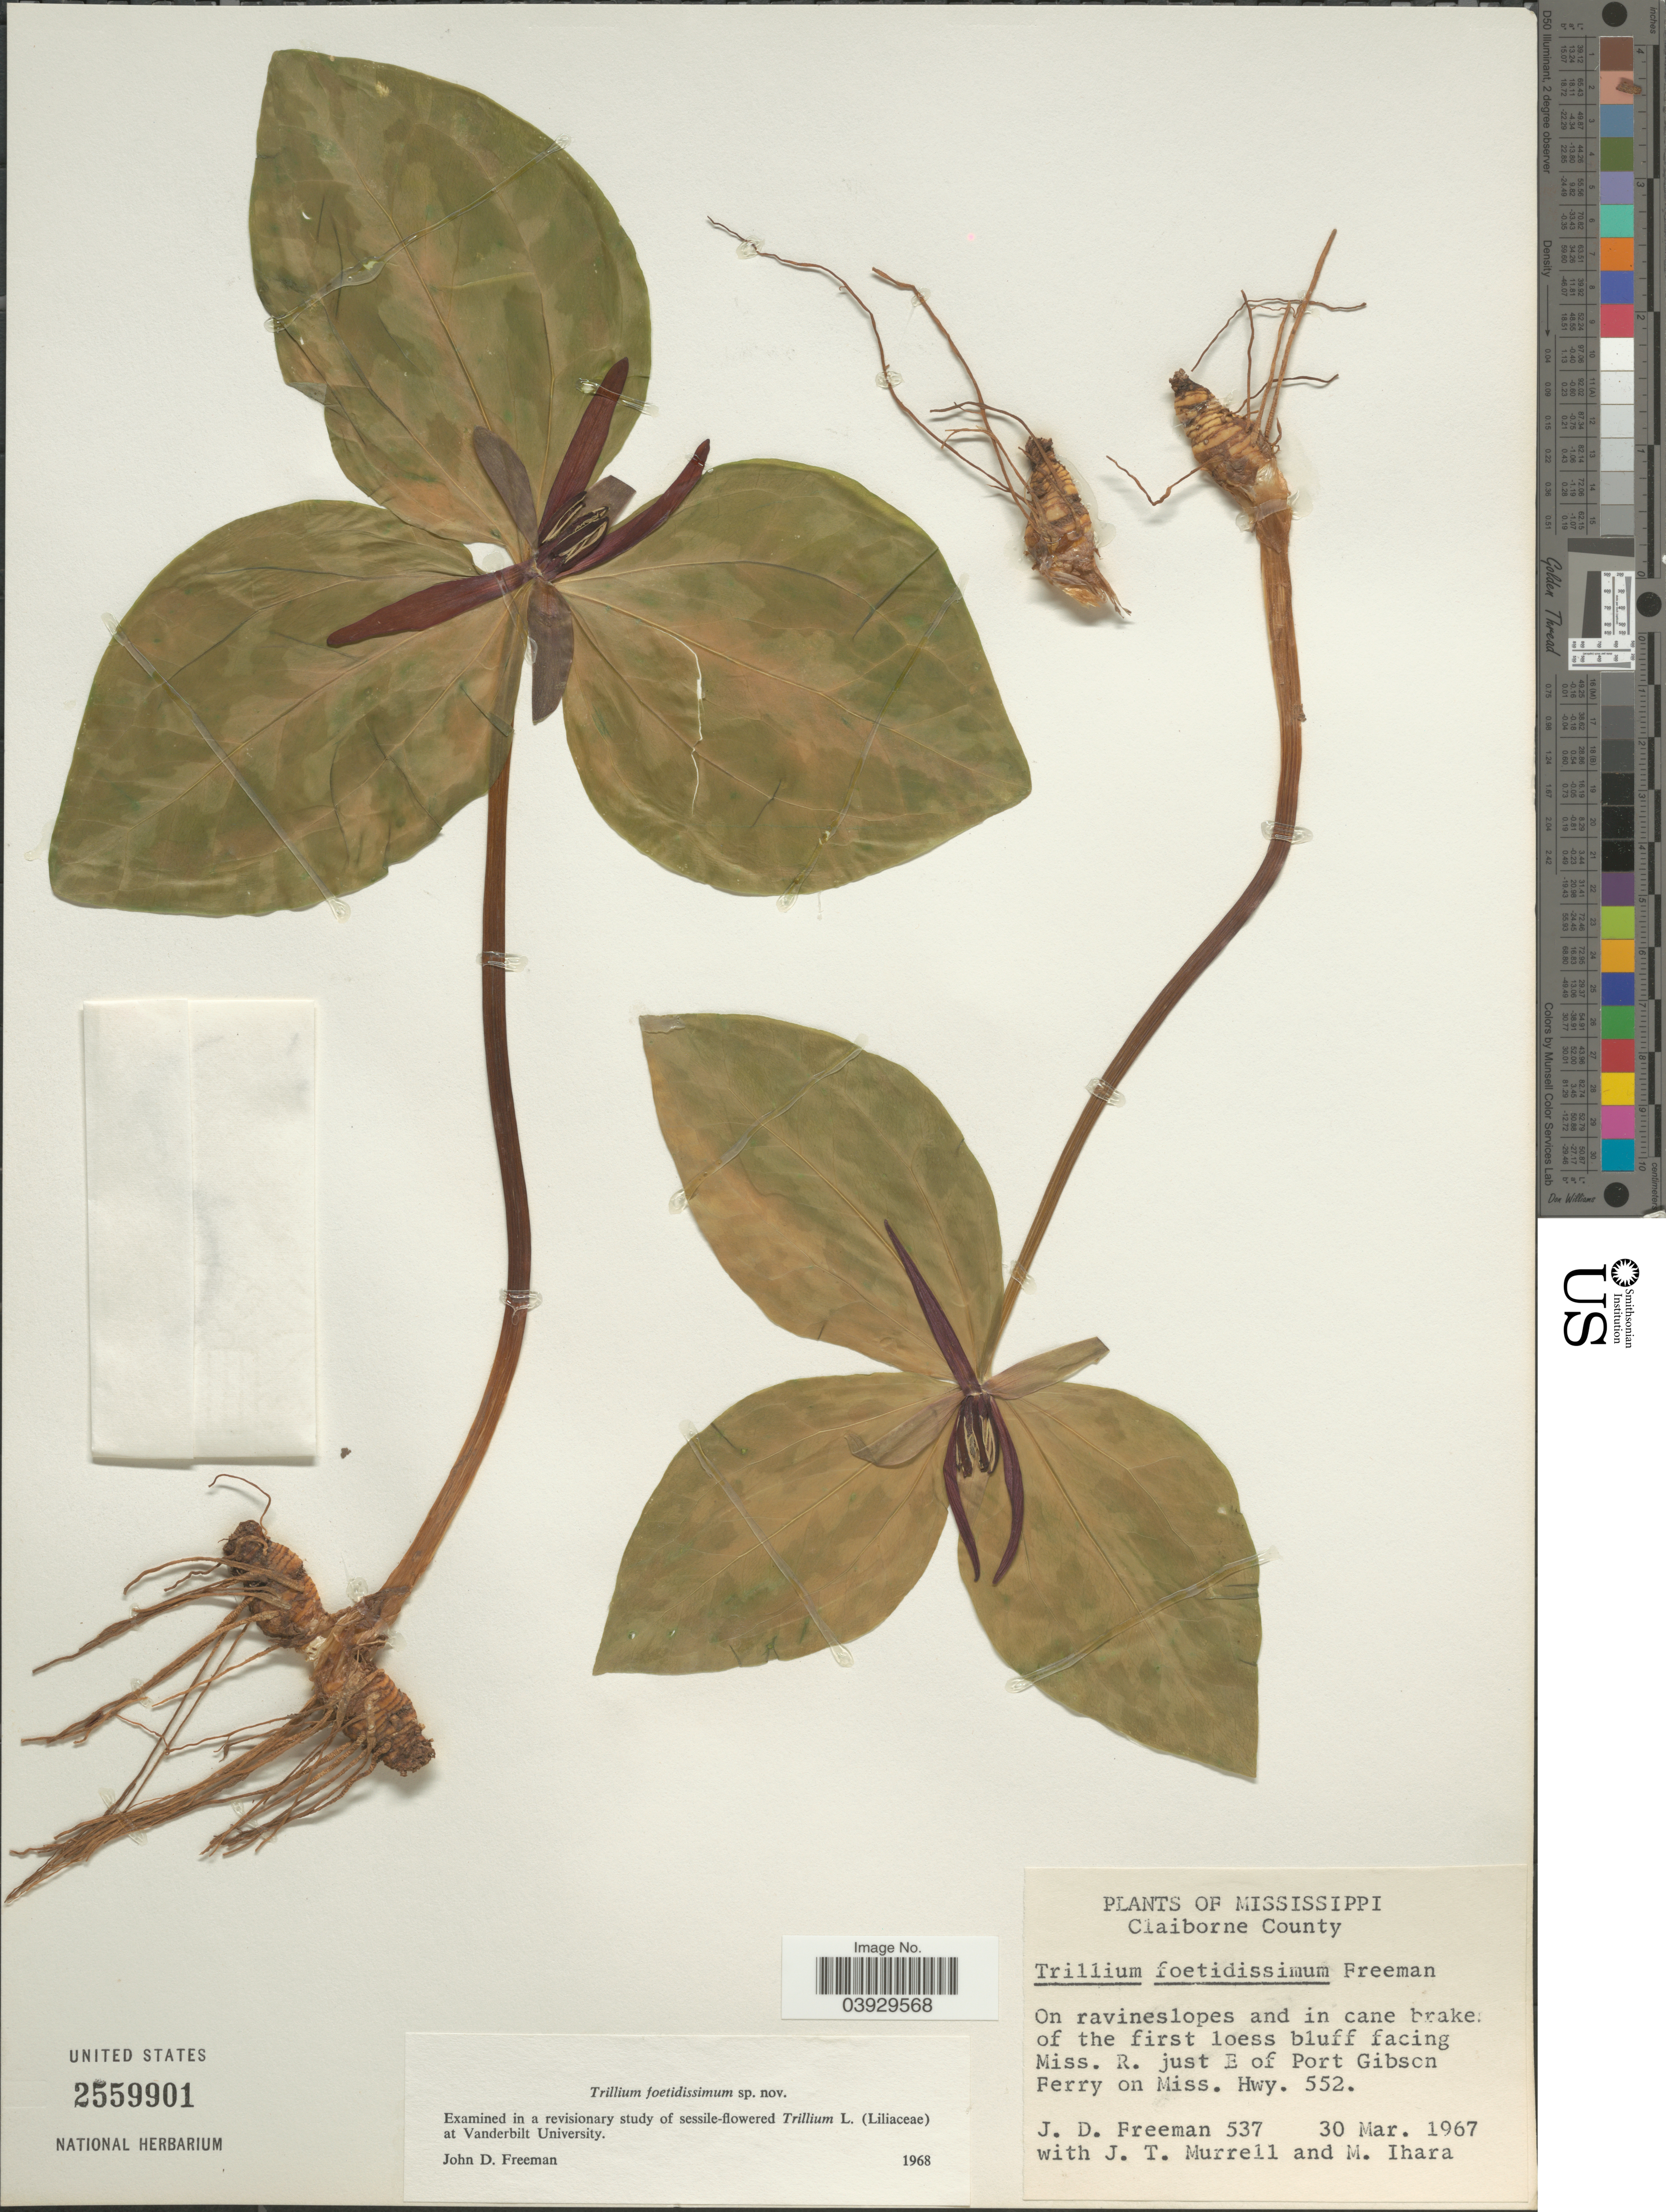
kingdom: Plantae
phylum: Tracheophyta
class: Liliopsida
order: Liliales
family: Melanthiaceae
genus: Trillium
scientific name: Trillium foetidissimum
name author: J. D. Freeman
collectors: J. Freeman, J. Murrell & M. Ihara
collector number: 537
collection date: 1967-03-30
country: United States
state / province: Mississippi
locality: Claiborne County. On ravineslopes and in crane brakes of the first loess bluff facing Miss. R. just E of Port Gibson Ferry on Miss. Hwy. 552.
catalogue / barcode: US 2559901